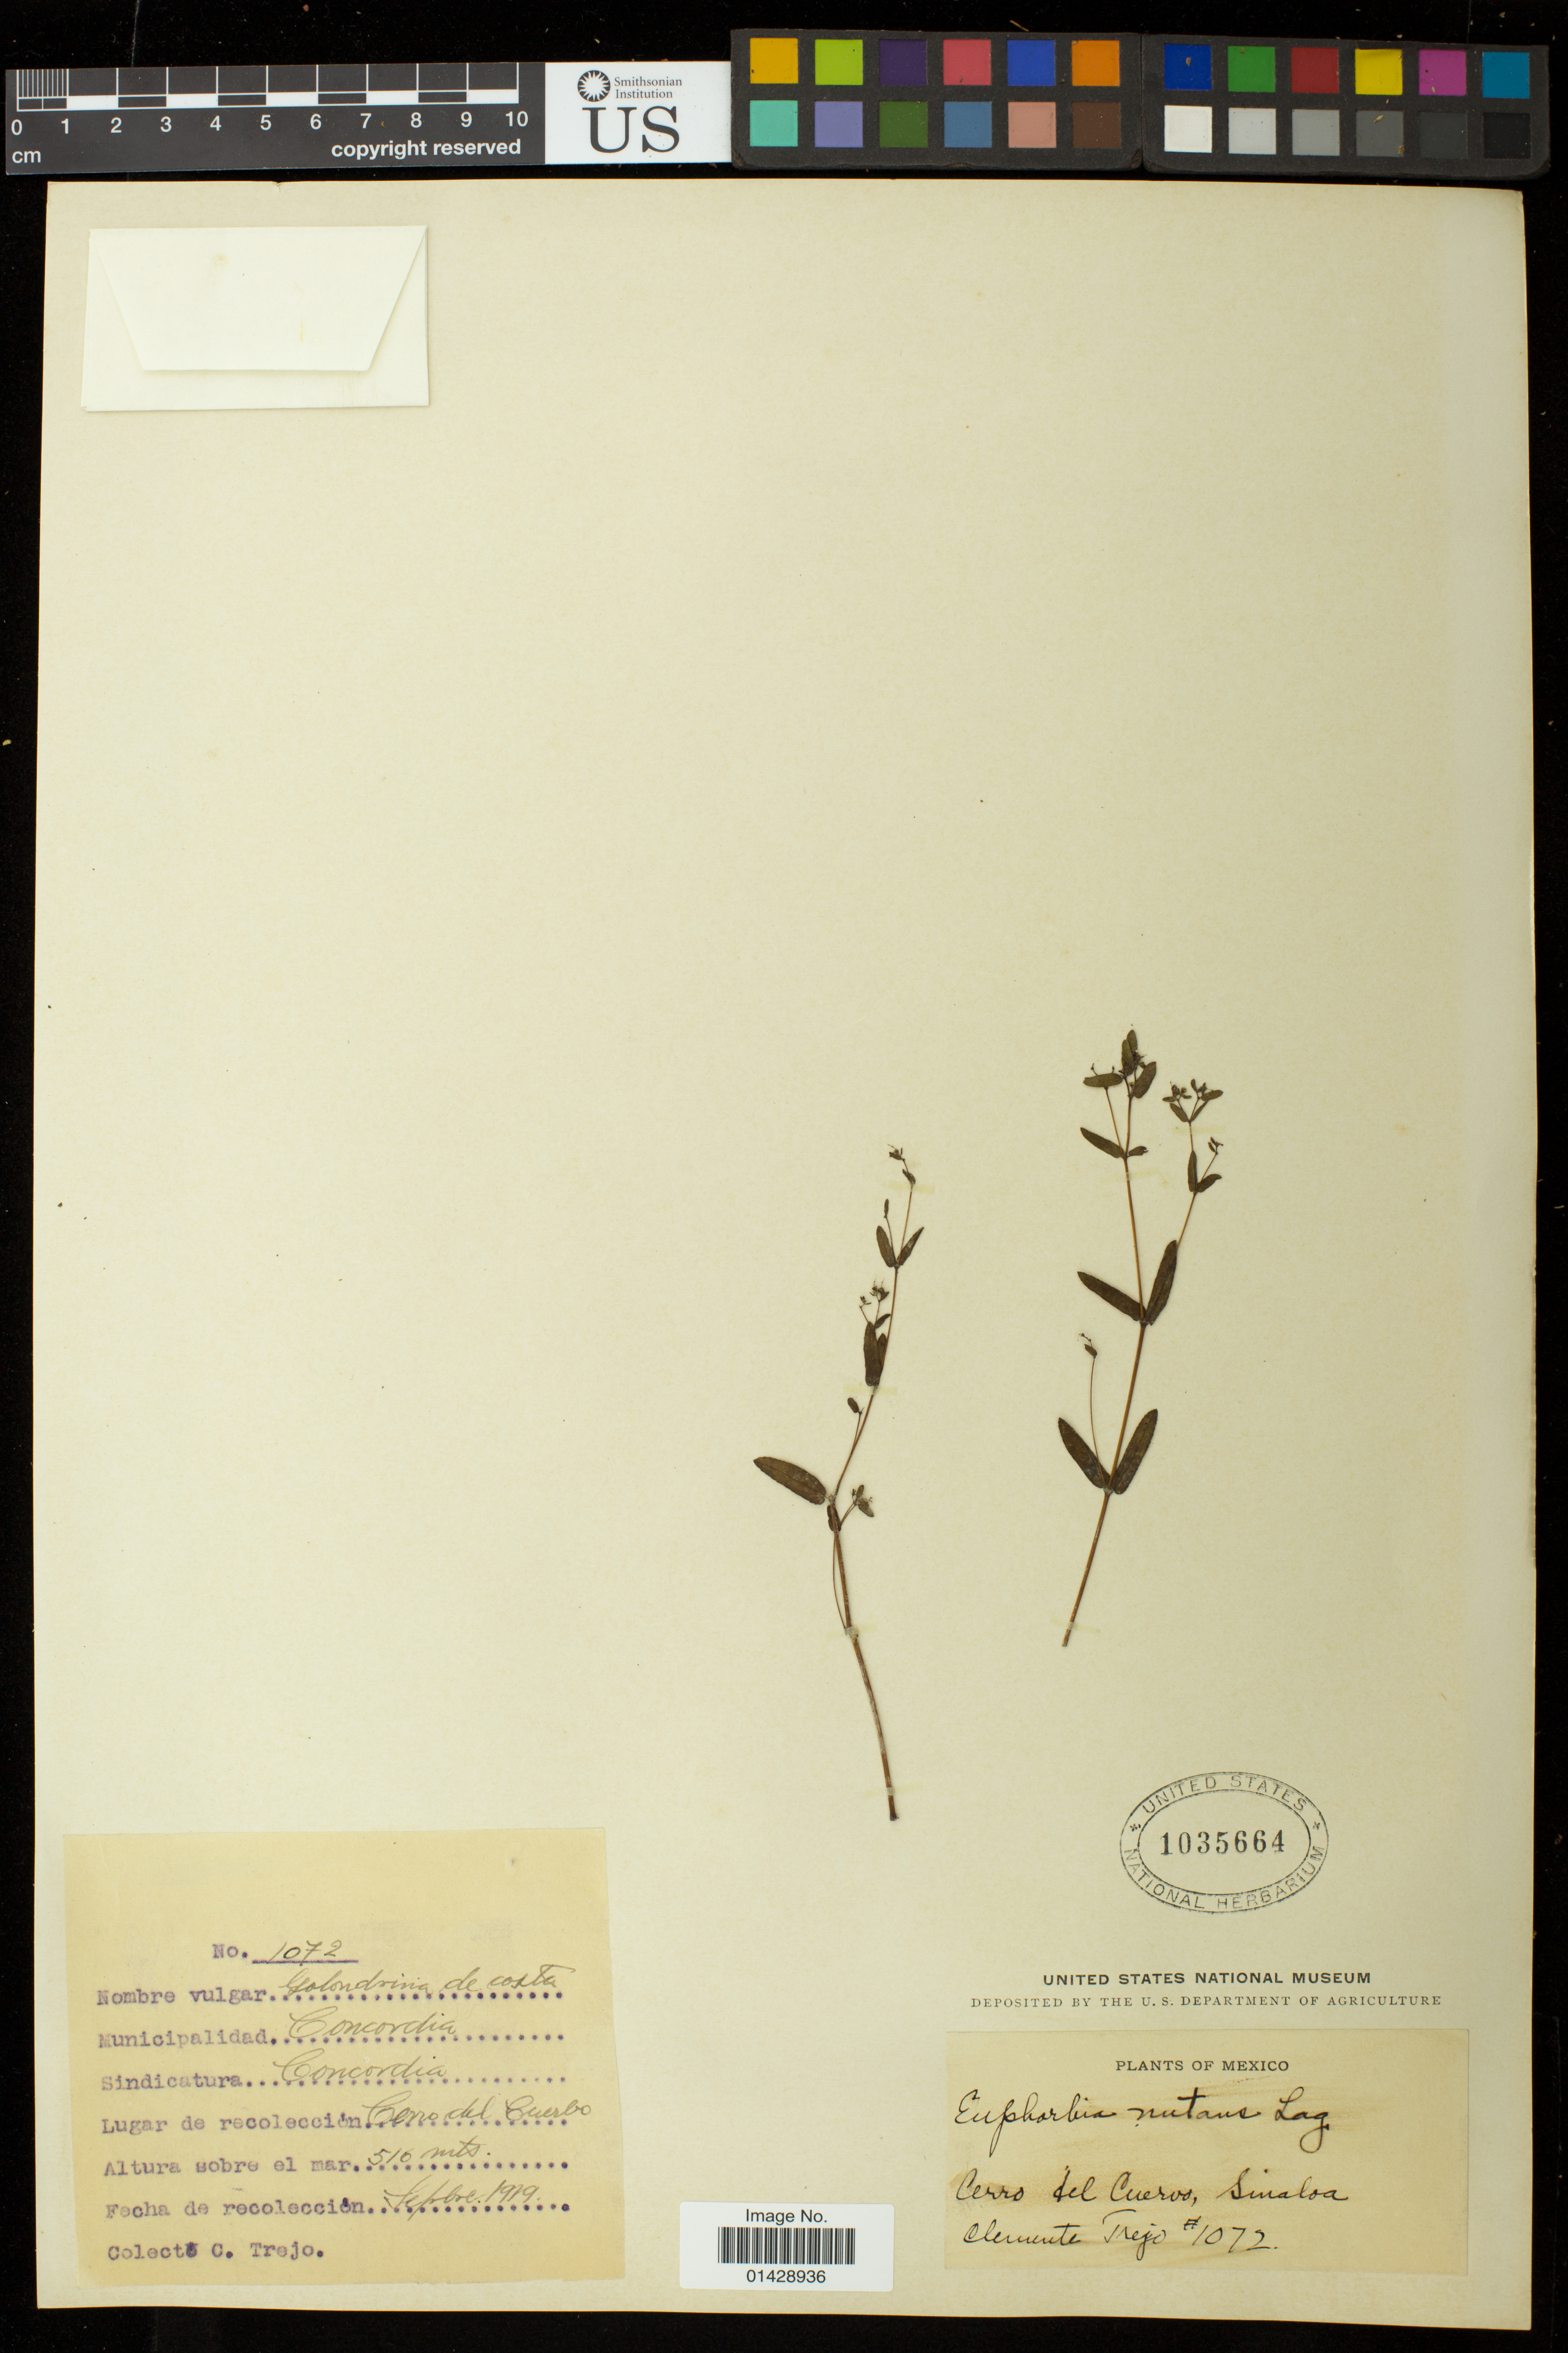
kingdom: Plantae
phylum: Tracheophyta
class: Magnoliopsida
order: Malpighiales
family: Euphorbiaceae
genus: Euphorbia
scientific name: Euphorbia hyssopifolia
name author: L.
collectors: C. Trejo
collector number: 1072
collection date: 1919-09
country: Mexico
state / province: Sinaloa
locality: Concordia, Cerro del Cuervo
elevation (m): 516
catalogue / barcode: US 1035664